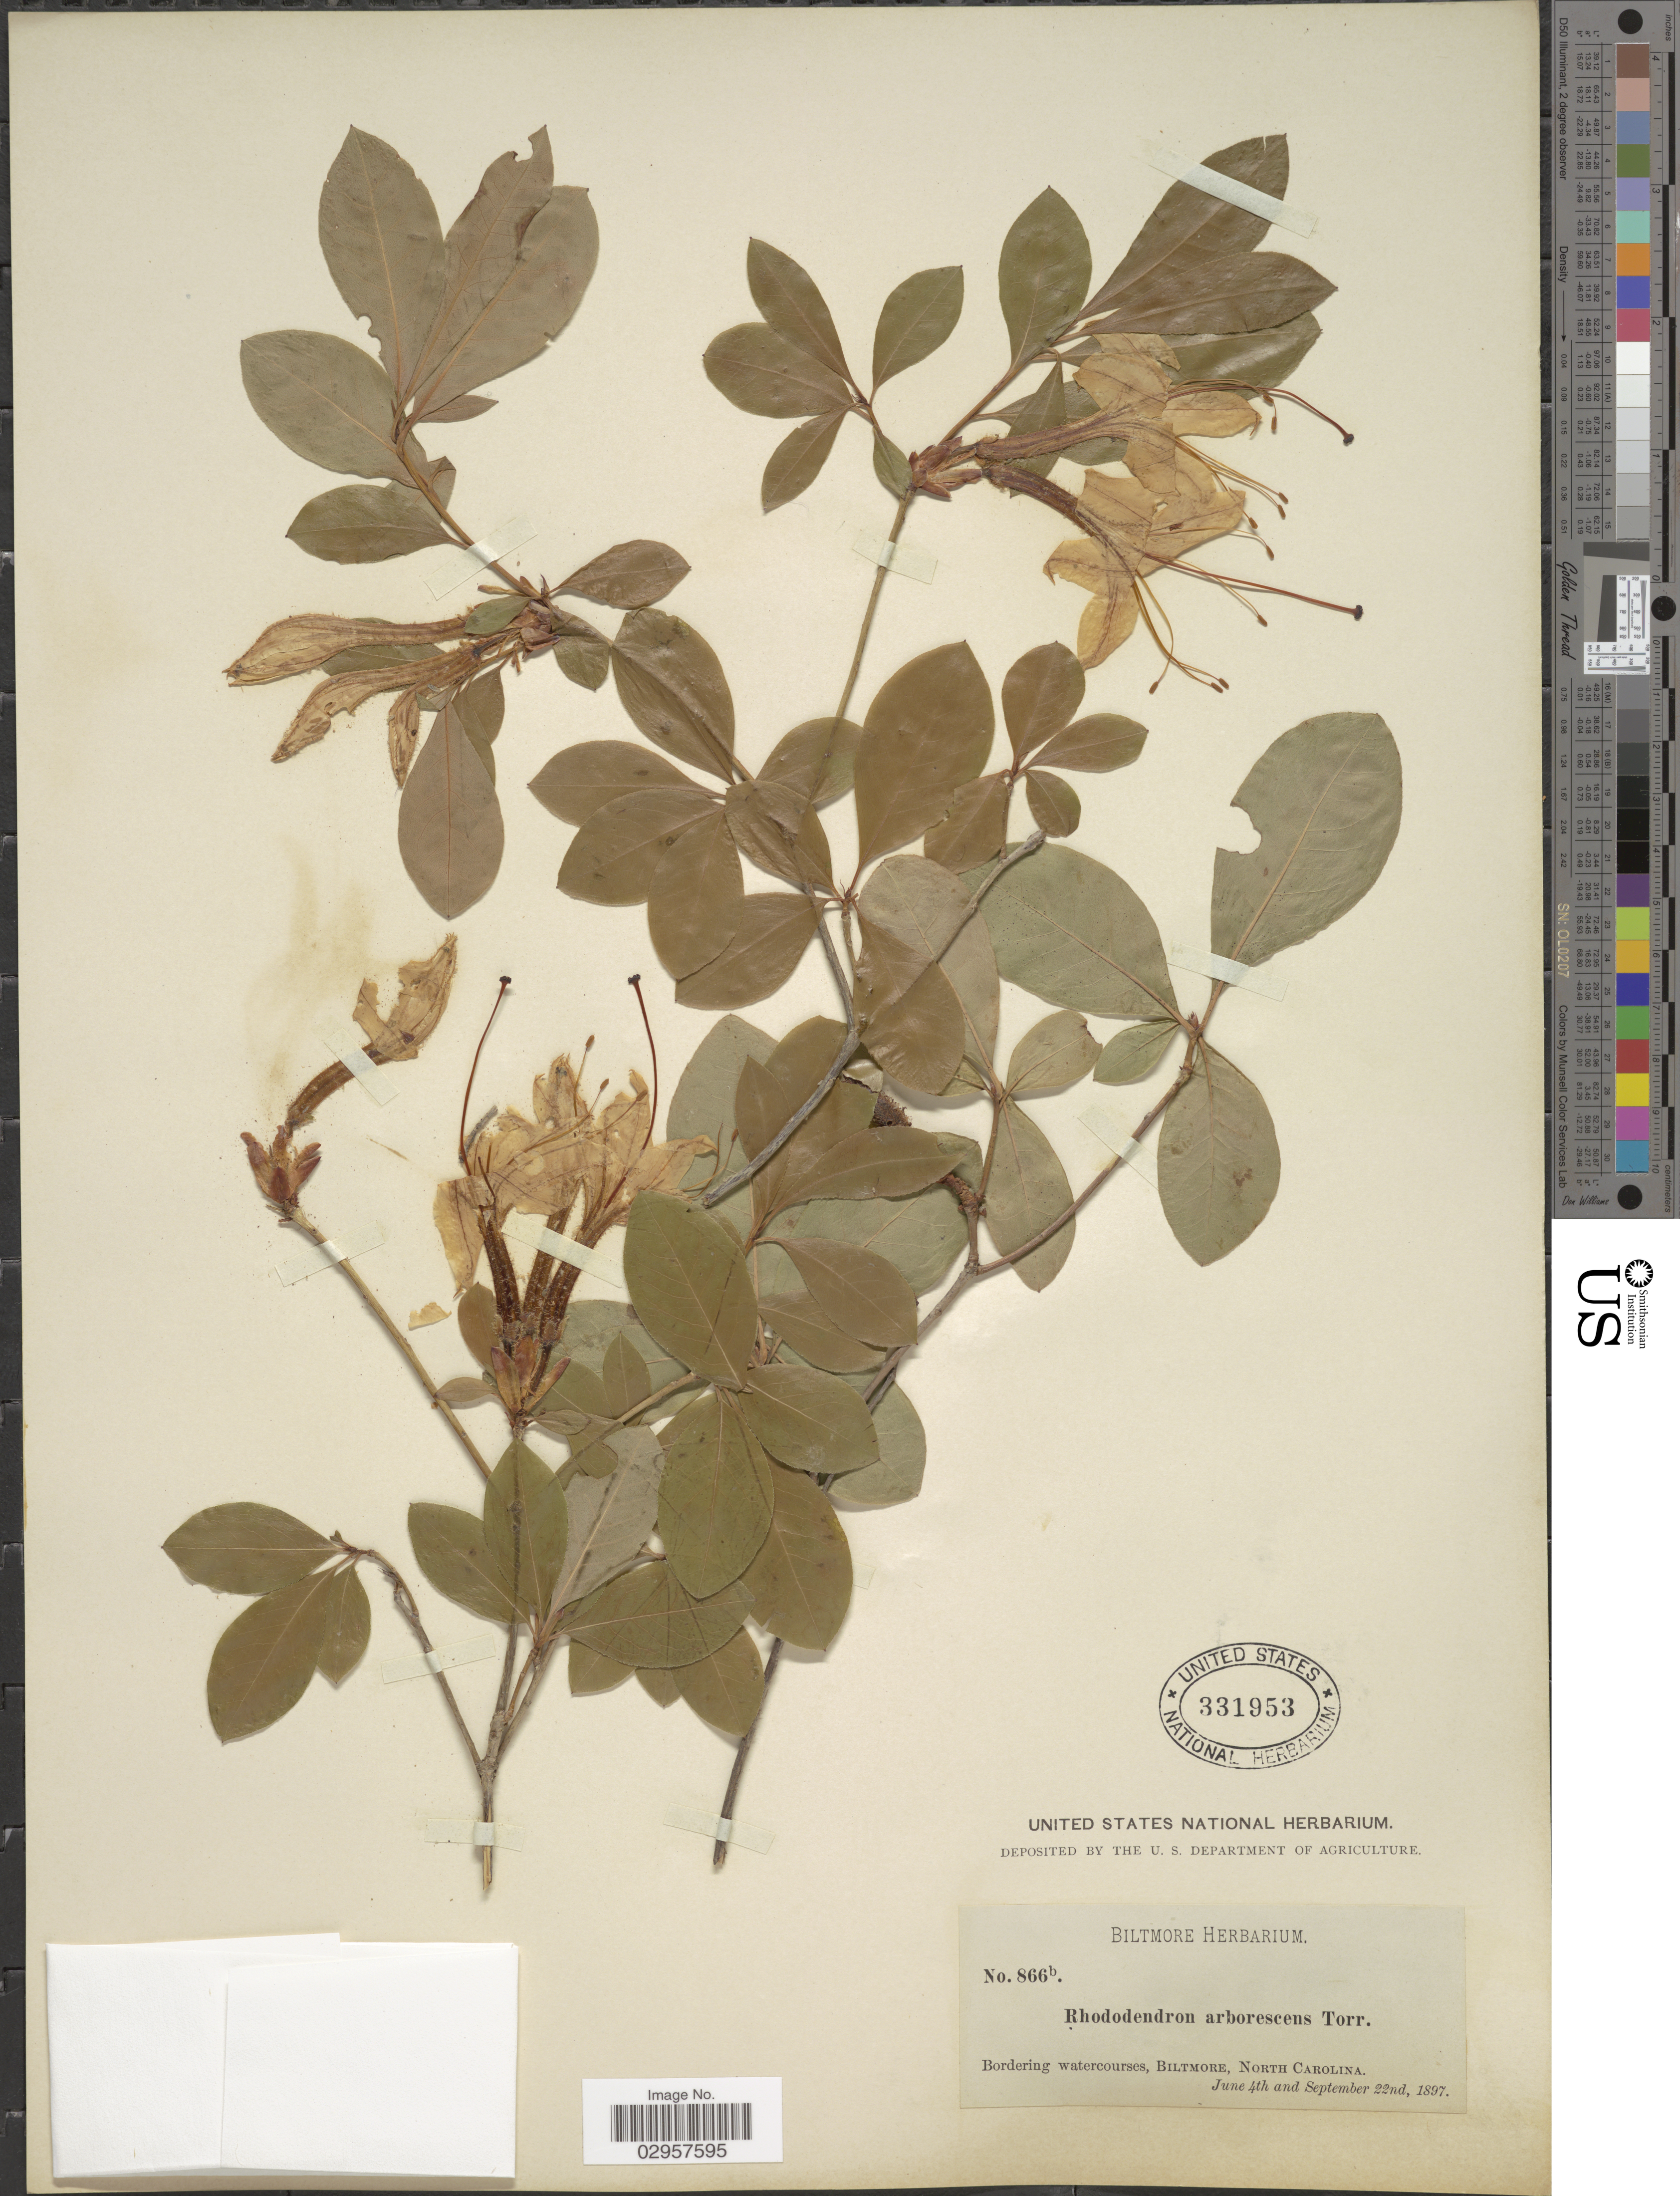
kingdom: Plantae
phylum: Tracheophyta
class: Magnoliopsida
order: Ericales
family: Ericaceae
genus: Rhododendron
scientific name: Rhododendron arborescens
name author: (Pursh) Torr.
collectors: ex herb. Biltmore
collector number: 866b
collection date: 1897-04-04/1897-09-22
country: United States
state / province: North Carolina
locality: Bordering watercourses, Biltmore.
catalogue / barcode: US 331953